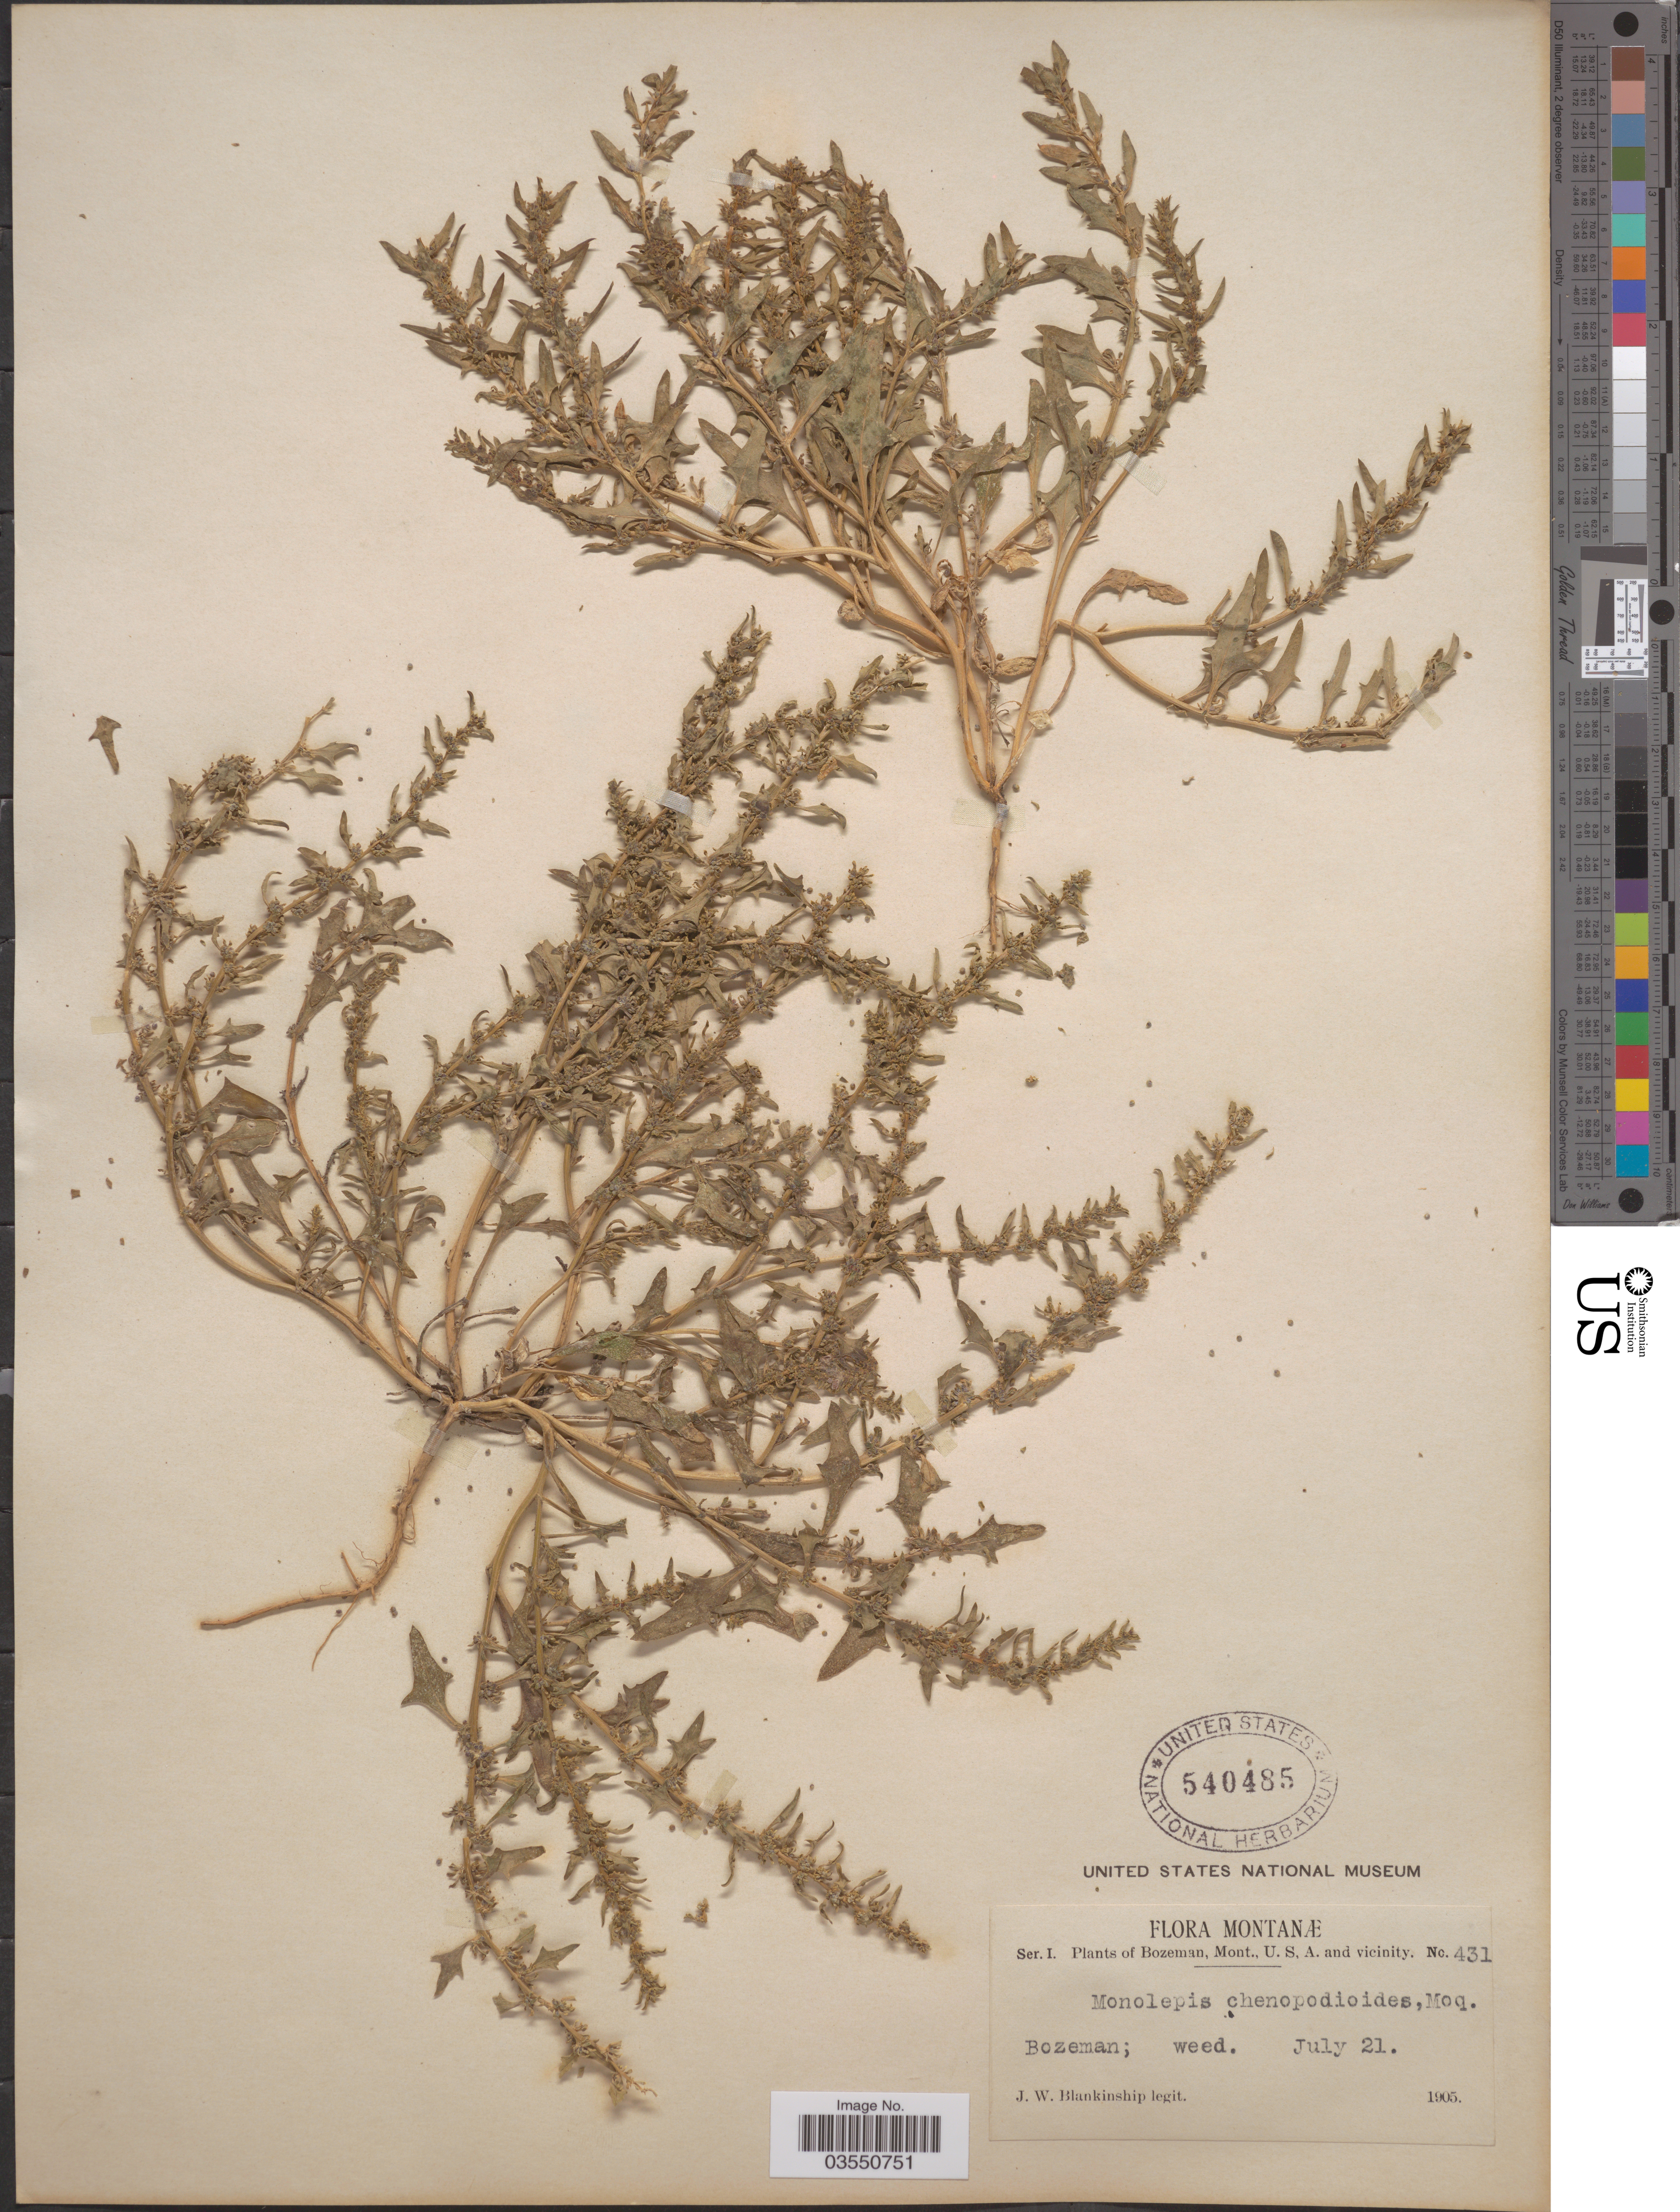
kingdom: Plantae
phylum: Tracheophyta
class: Magnoliopsida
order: Caryophyllales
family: Amaranthaceae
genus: Blitum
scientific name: Blitum nuttallianum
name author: Schult.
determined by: U.S. National Herbarium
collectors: J. W. Blankinship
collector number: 431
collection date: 1905-07-21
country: United States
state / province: Montana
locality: Bozeman, U.S.A. and vicinity.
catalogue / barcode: US 540485